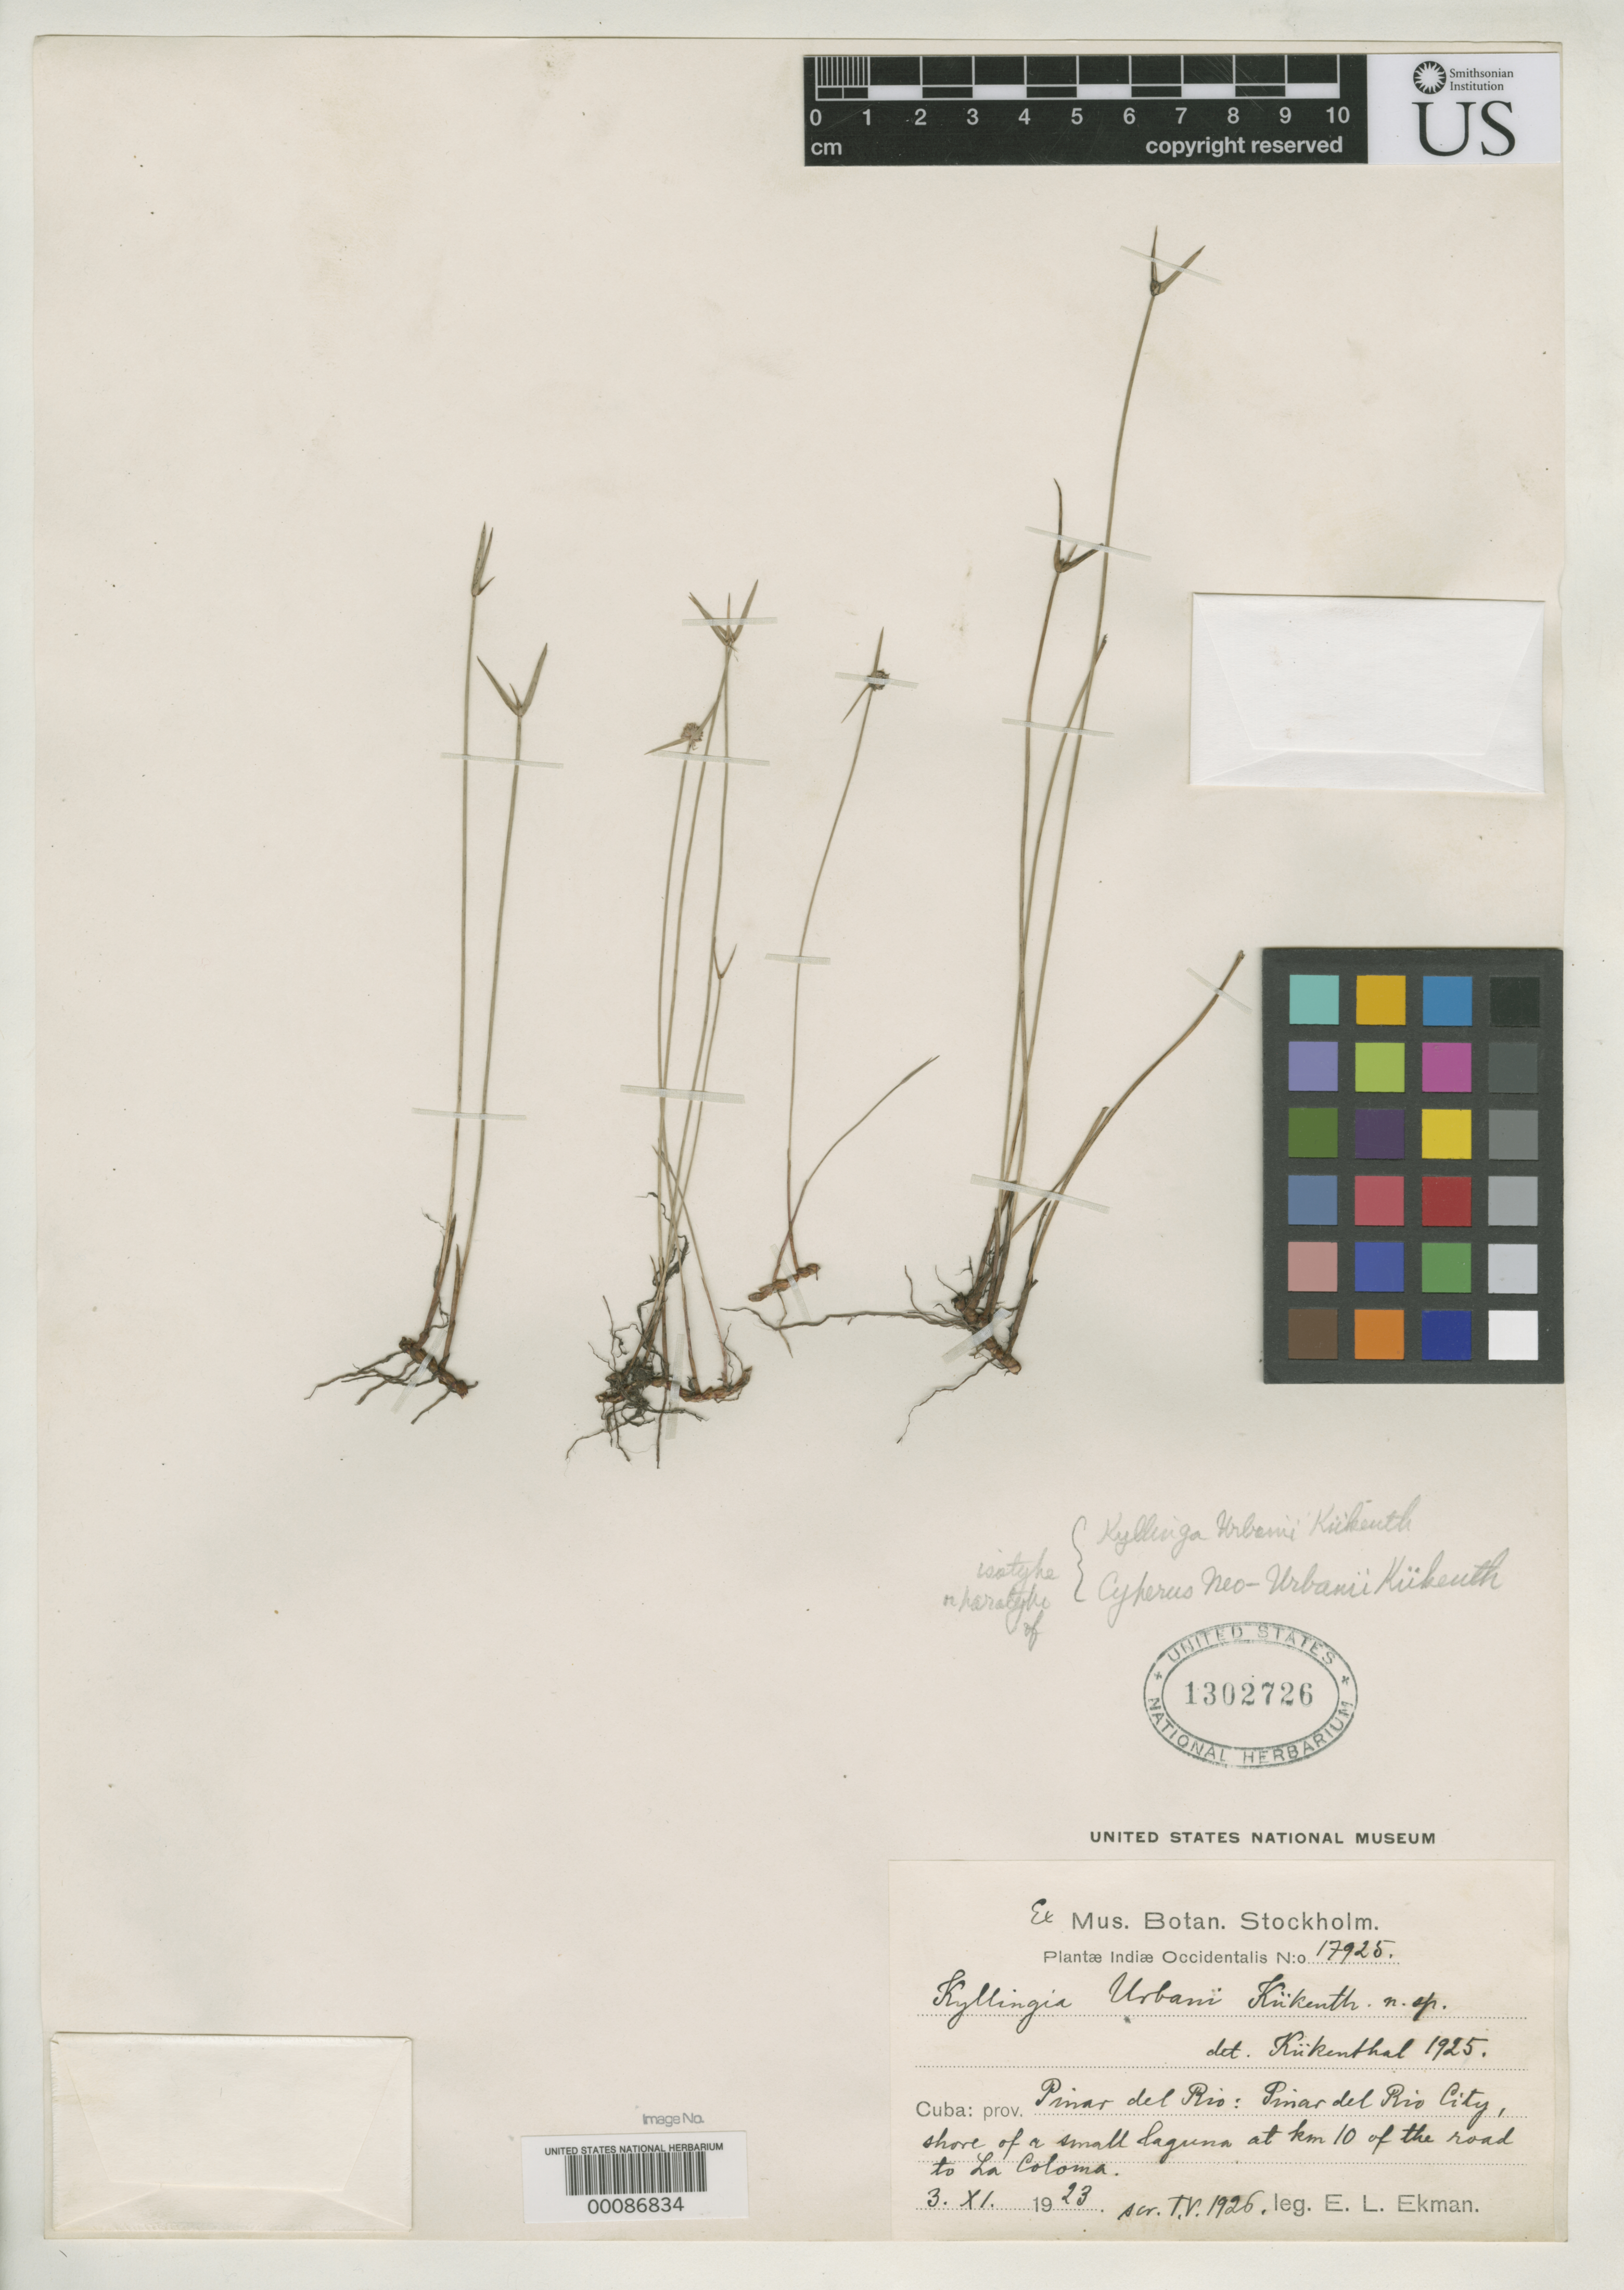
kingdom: Plantae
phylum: Tracheophyta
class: Liliopsida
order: Poales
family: Cyperaceae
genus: Kyllinga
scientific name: Kyllinga urbanii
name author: Kük.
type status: Isotype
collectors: E. L. Ekman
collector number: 17925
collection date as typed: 03 Nov 1923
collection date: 1923-11-03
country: Cuba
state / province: Pinar del Río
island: Greater Antilles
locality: Pinar del Rio, road to La Coloema.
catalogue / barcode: US 1302726